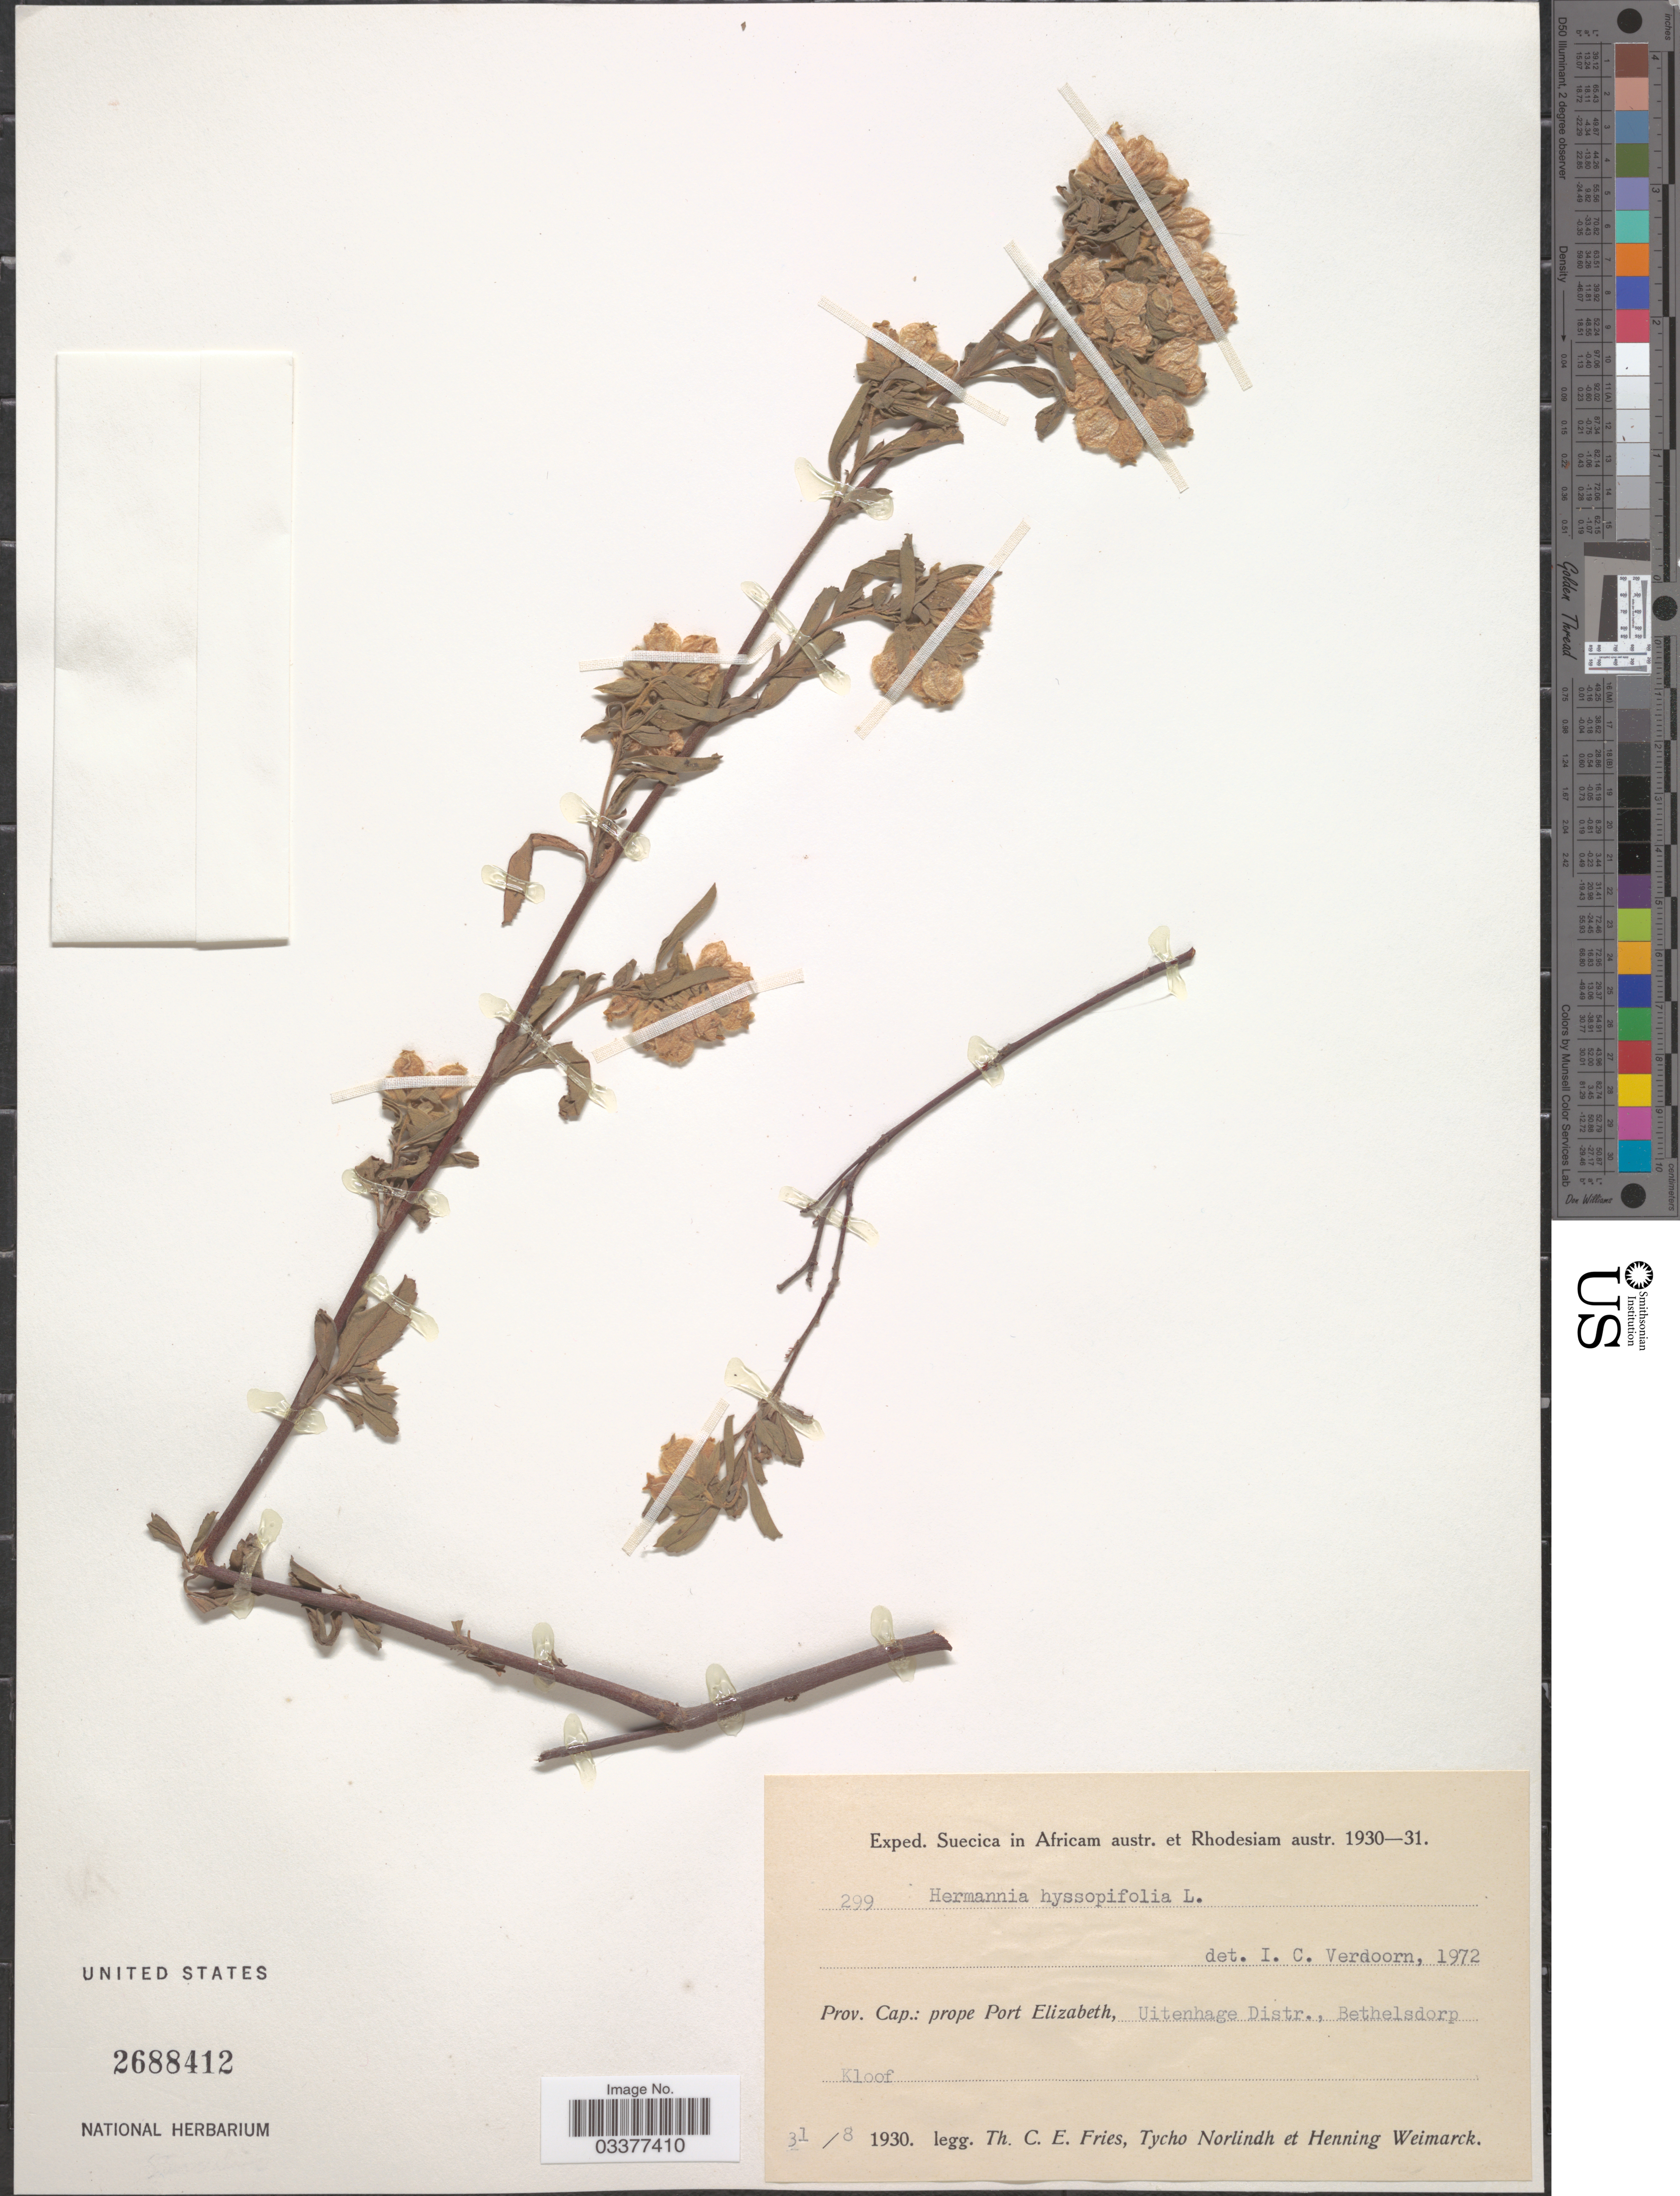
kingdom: Plantae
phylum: Tracheophyta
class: Magnoliopsida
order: Malvales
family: Malvaceae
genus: Hermannia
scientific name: Hermannia hyssopifolia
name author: L.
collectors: T. C. E. Fries, N. T. Norlindh & H. Weimarck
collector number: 299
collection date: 1930-08-31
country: South Africa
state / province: Eastern Cape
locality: Suecica in Africam austr. et Rhodesiam austr. Prope Port Elizabeth, Uitenhage Distr., Bethelsdorp Kloof.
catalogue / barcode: US 2688412